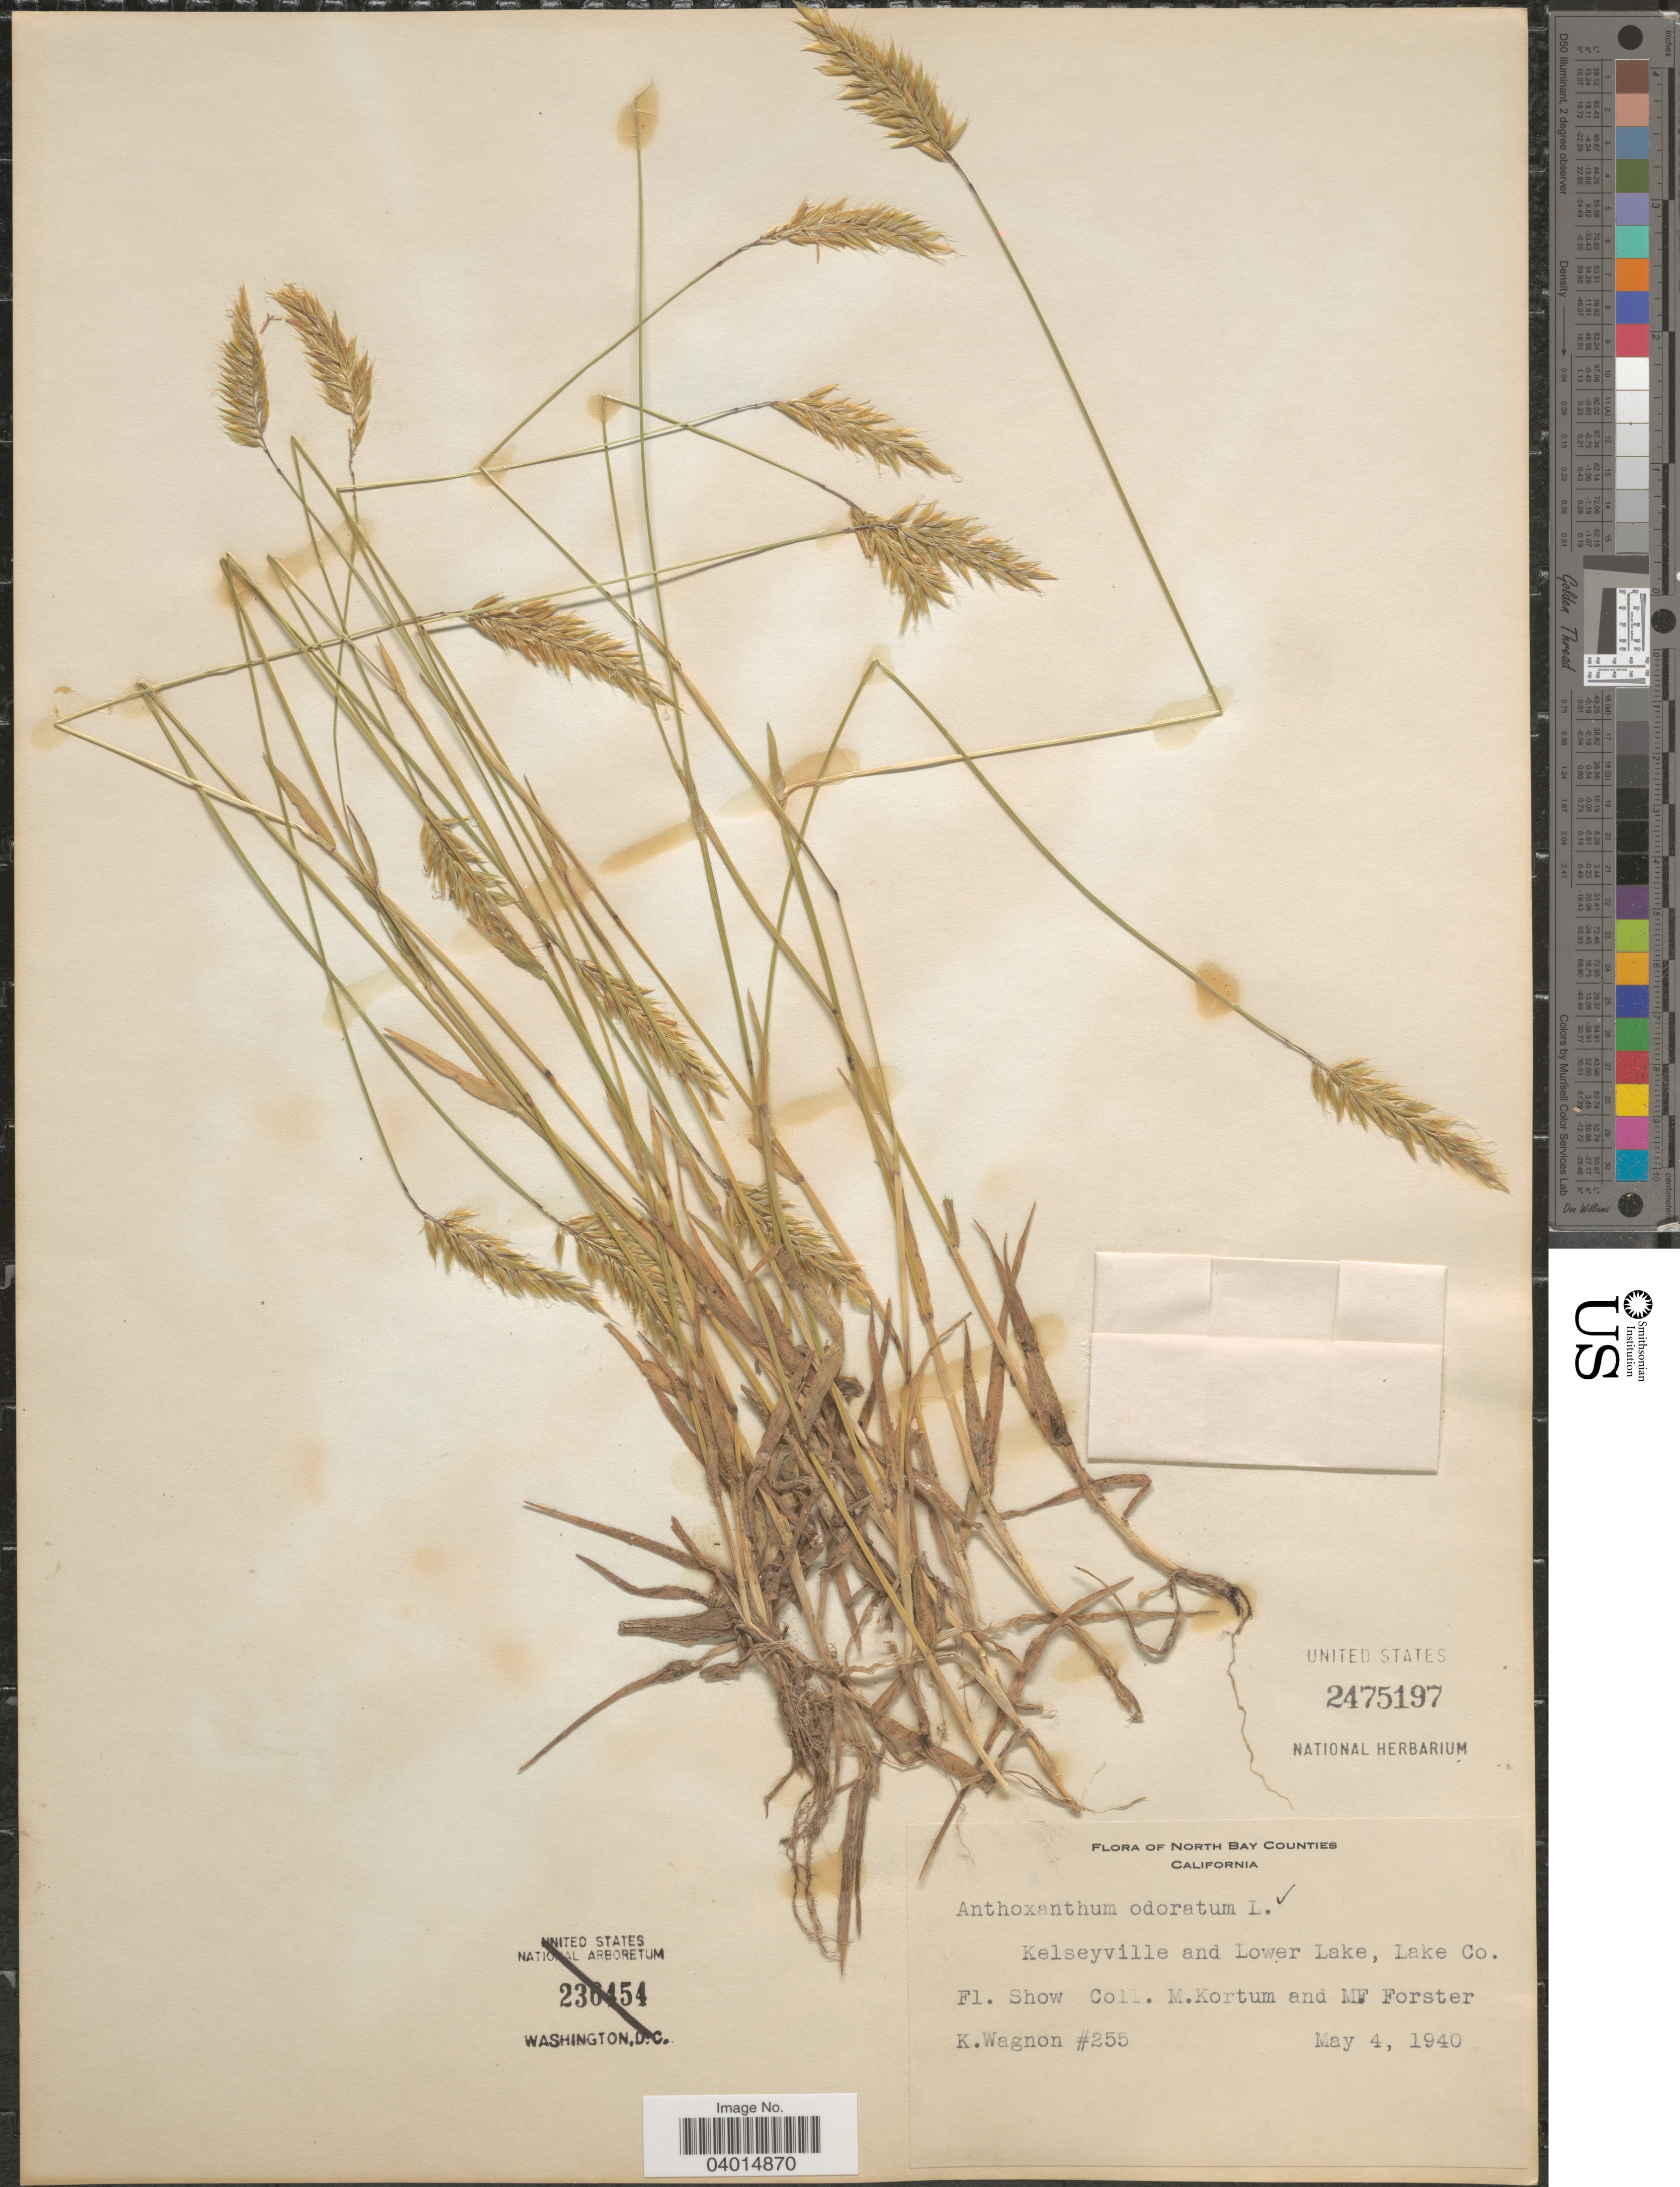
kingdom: Plantae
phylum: Tracheophyta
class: Liliopsida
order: Poales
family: Poaceae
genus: Anthoxanthum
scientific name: Anthoxanthum odoratum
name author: L.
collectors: K. Wagnon, M. Kortum & M. Forster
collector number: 255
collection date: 1940-05-04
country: United States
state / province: California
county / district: Lake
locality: North Bay Counties. Kelseyville and Lower Lake, Lake Co.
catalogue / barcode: US 2475197